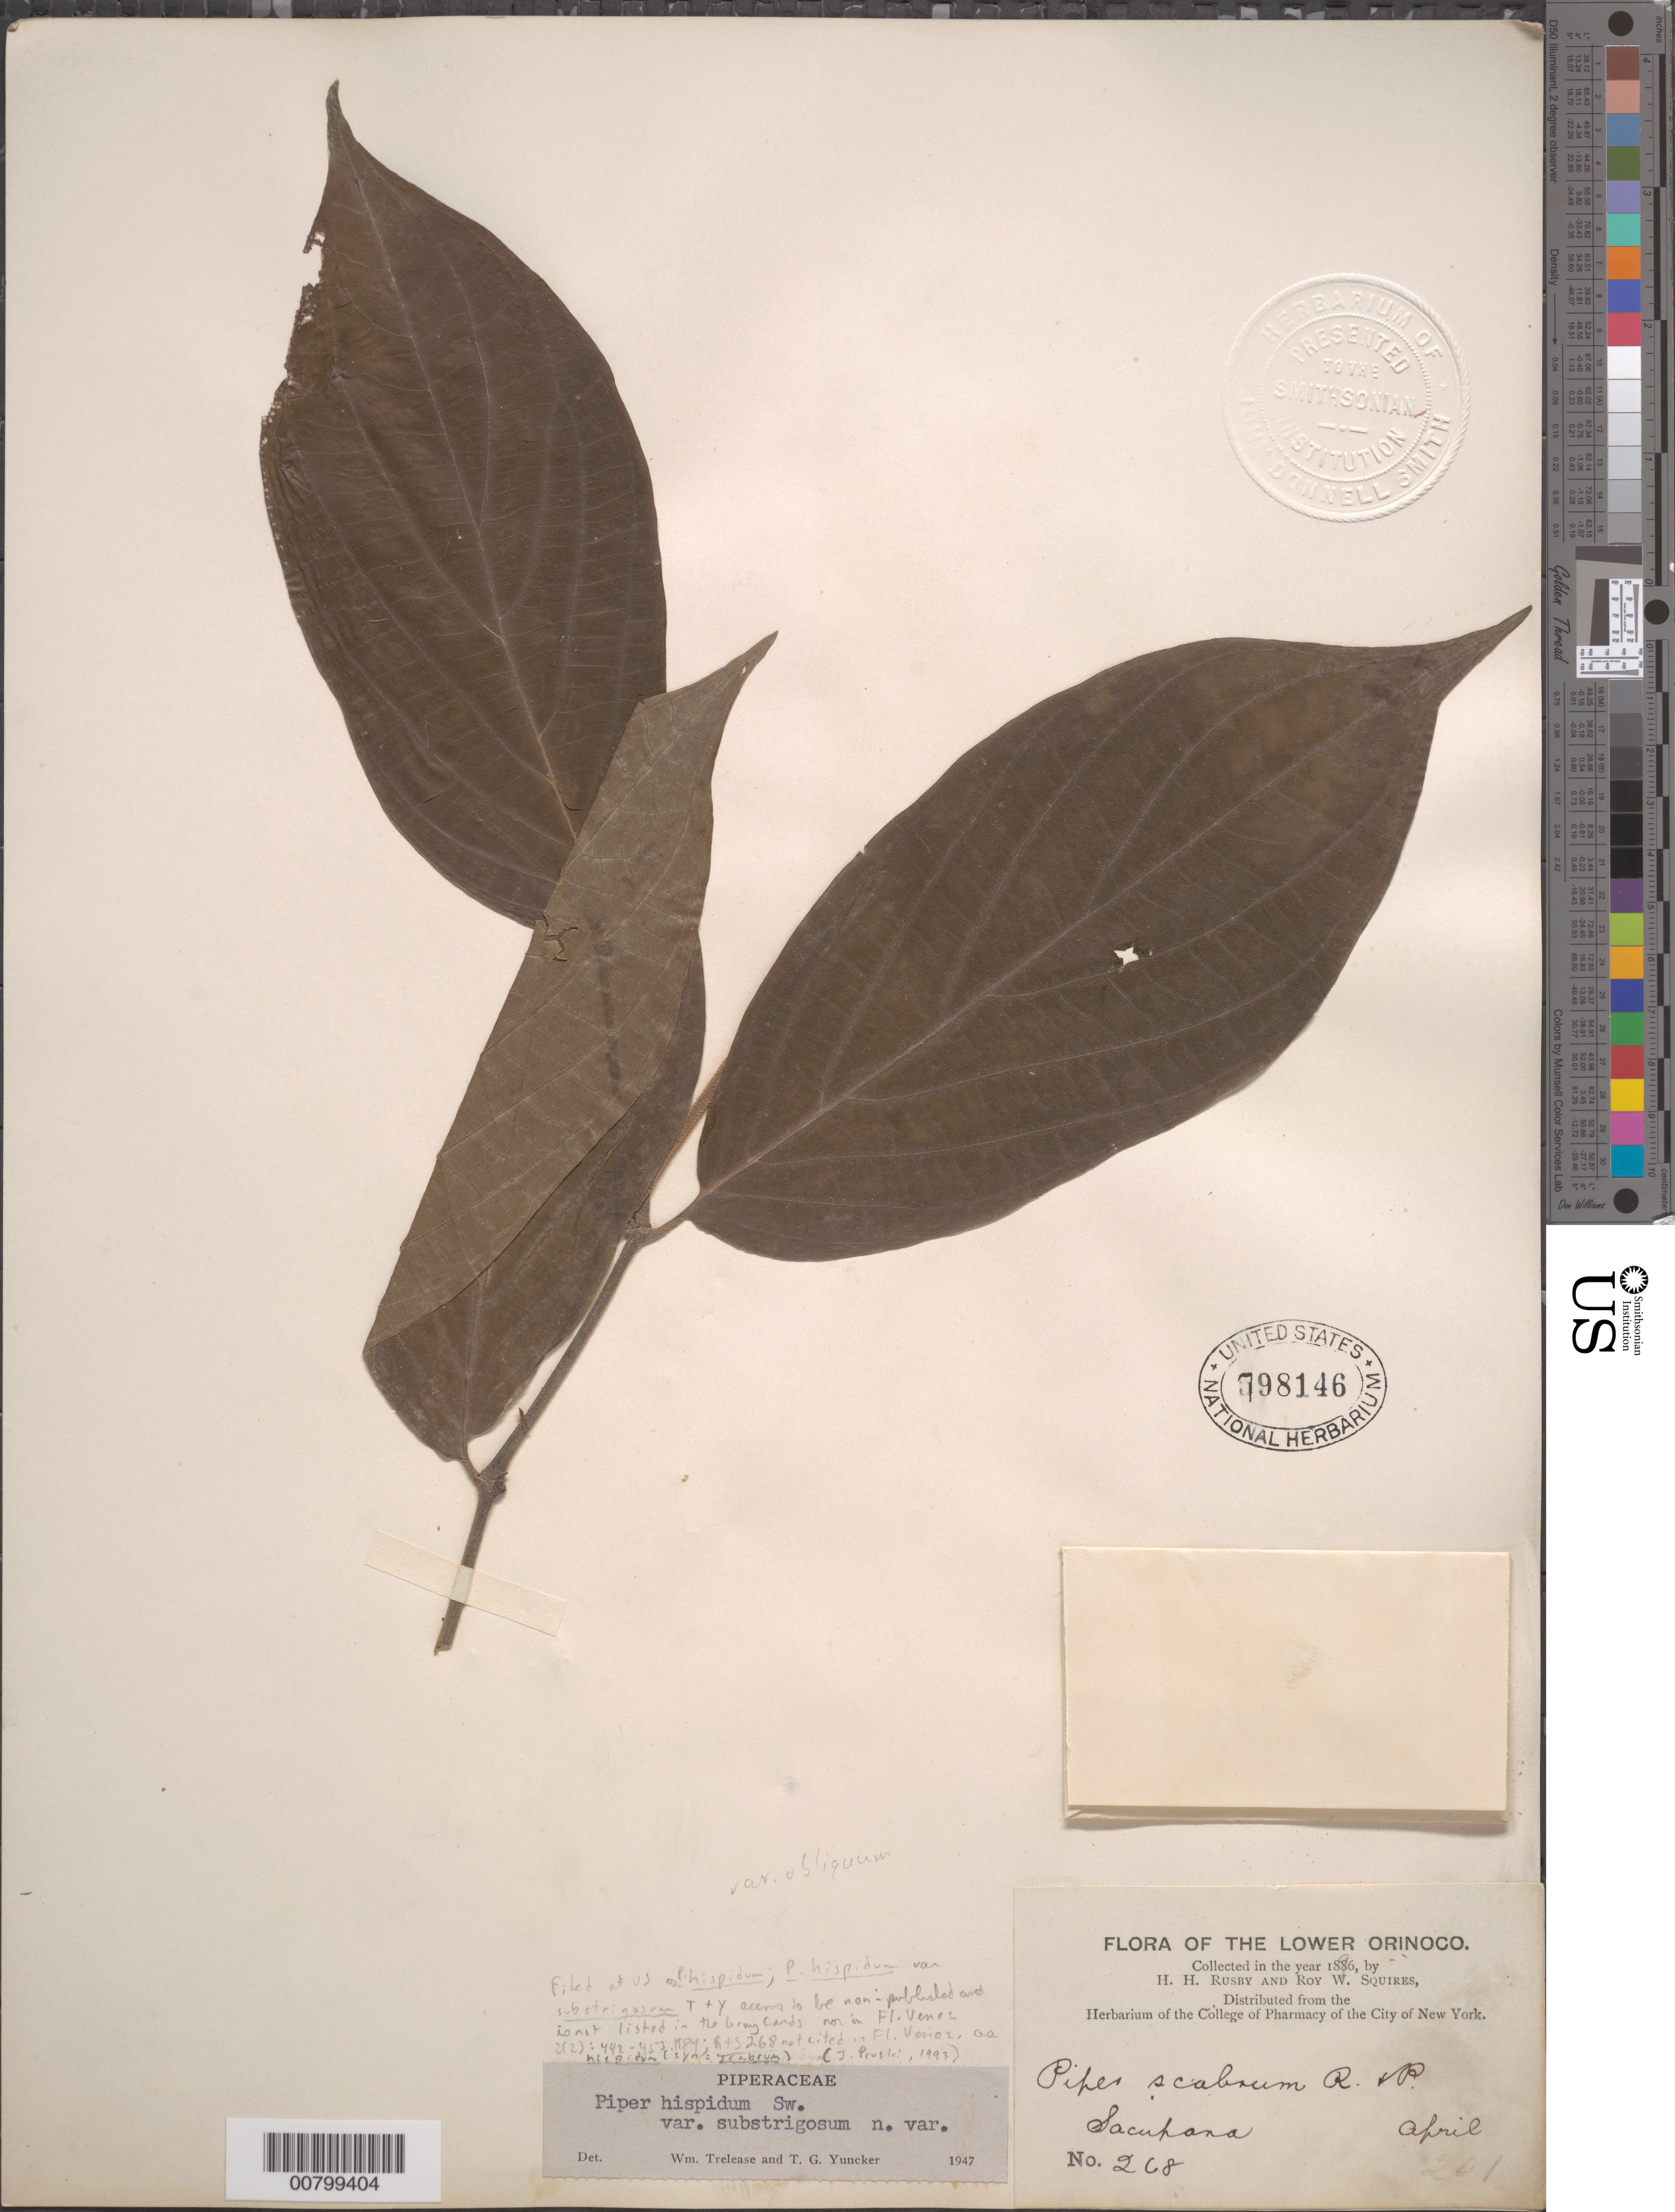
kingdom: Plantae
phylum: Tracheophyta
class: Magnoliopsida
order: Piperales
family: Piperaceae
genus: Piper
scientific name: Piper hispidum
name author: Sw.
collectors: H. H. Rusby & R. Squires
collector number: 268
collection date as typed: April 1896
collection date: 1896-04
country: Venezuela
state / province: Delta Amacuro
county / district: Antonio Díaz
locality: Lower Orinoco, Sacupana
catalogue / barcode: US 798146